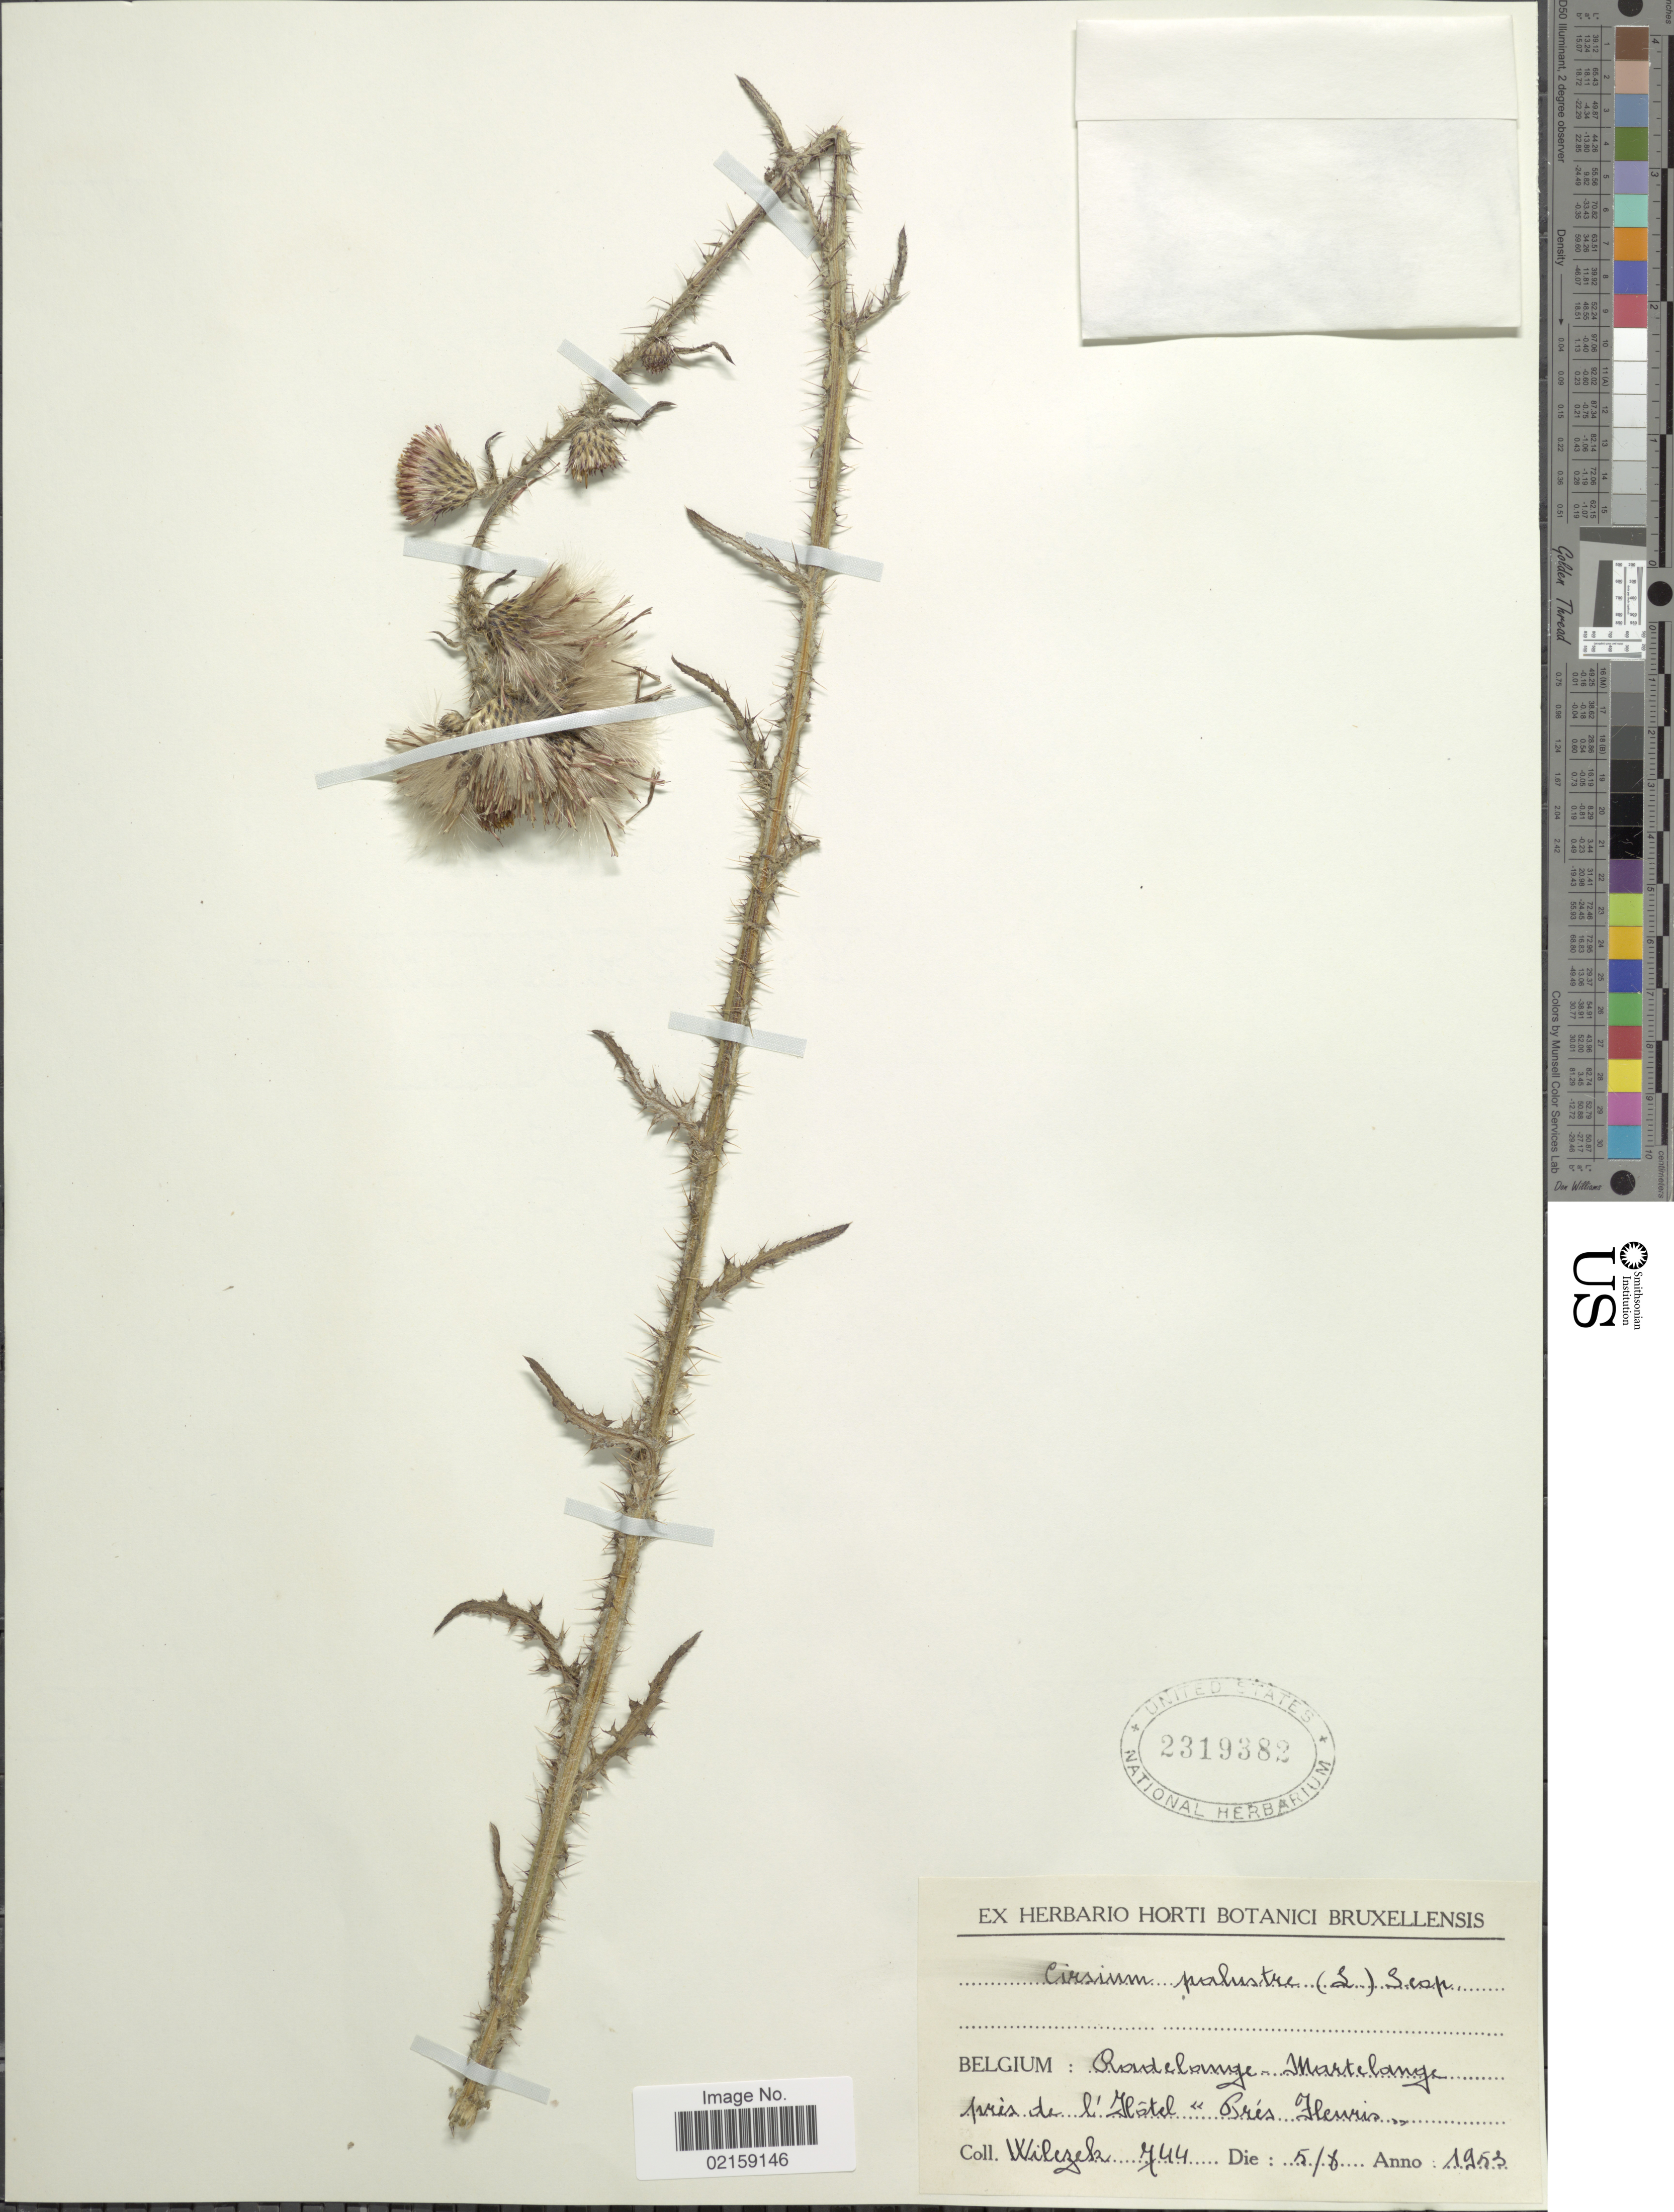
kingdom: Plantae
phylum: Tracheophyta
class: Magnoliopsida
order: Asterales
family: Asteraceae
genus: Cirsium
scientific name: Cirsium palustre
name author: (L.) Coss. ex Scop.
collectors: Wilczek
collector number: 744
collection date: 1953-08-05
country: Belgium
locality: Rondelomge-Martelange, pres de l'Hotel<<Pres Fleuris>>. [interpreted]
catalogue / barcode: US 2319382